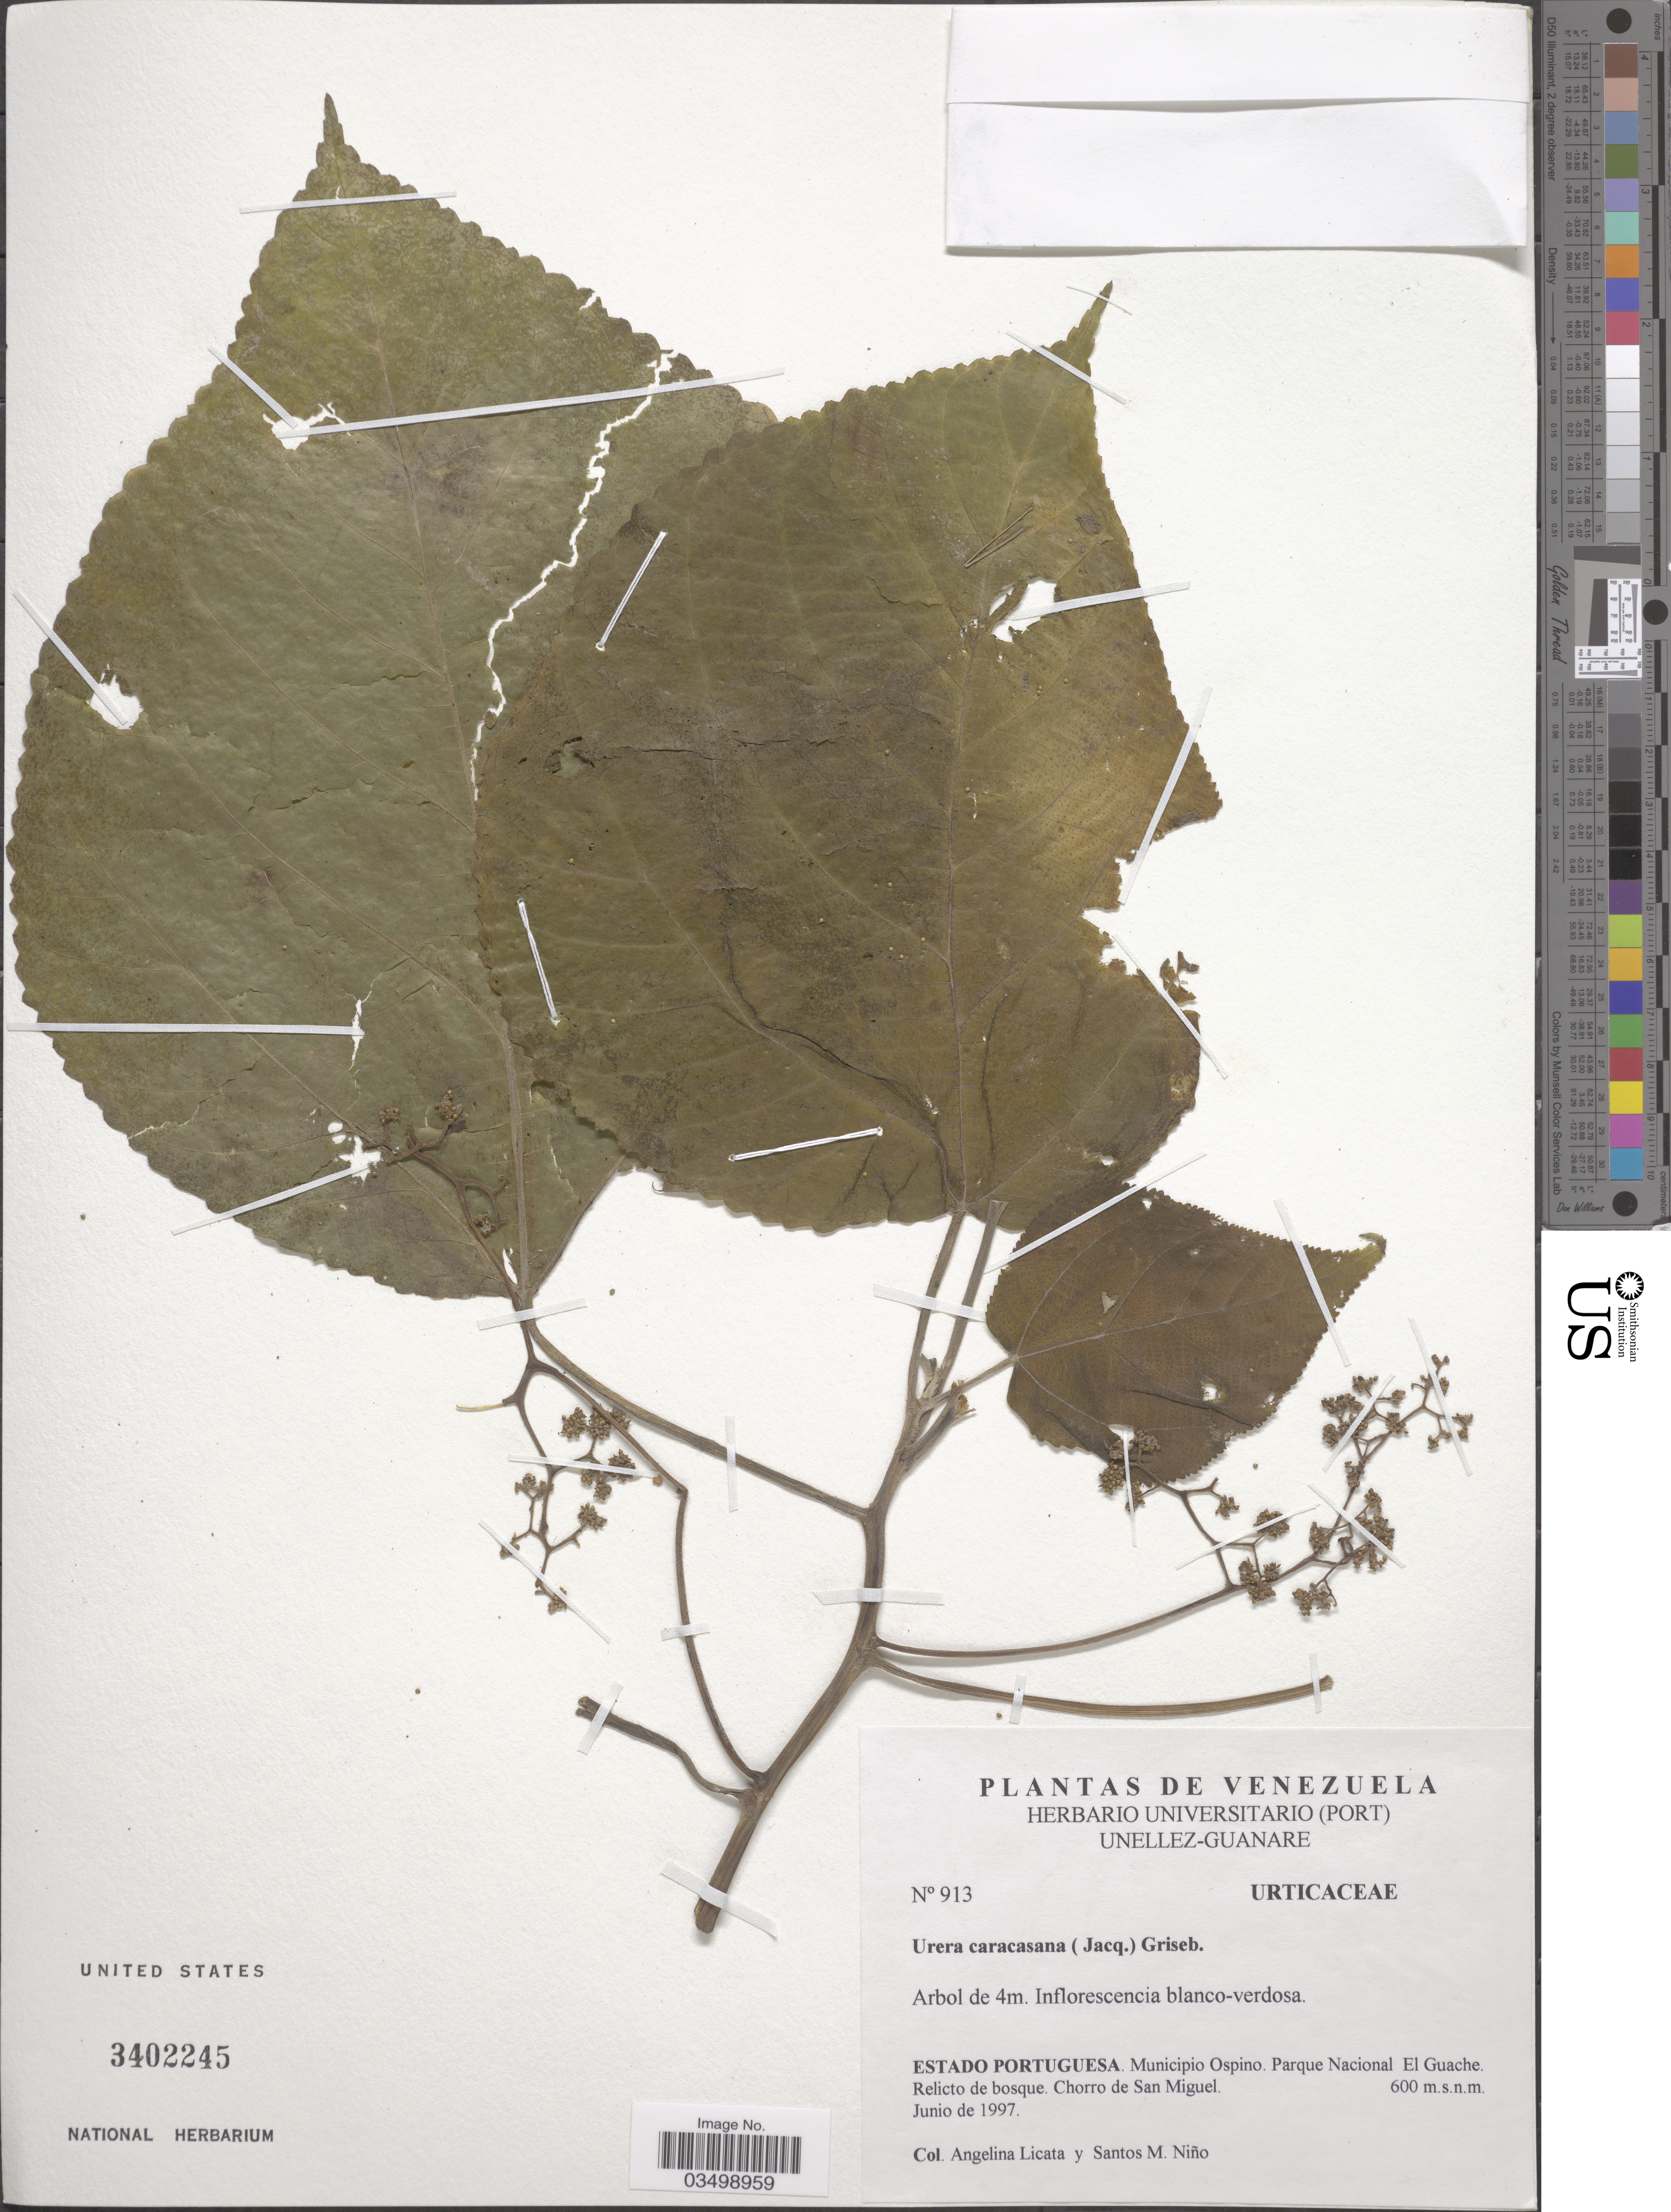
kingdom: Plantae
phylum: Tracheophyta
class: Magnoliopsida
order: Rosales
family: Urticaceae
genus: Urera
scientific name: Urera caracasana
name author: (Jacq.) Gaudich. ex Griseb.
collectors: A. Licata & S. M. Niño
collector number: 913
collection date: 1997-06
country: Venezuela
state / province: Portuguesa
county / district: Ospino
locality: Parque Nacional Guache. Chorro de San Miguel.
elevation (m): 600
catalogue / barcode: US 3402245